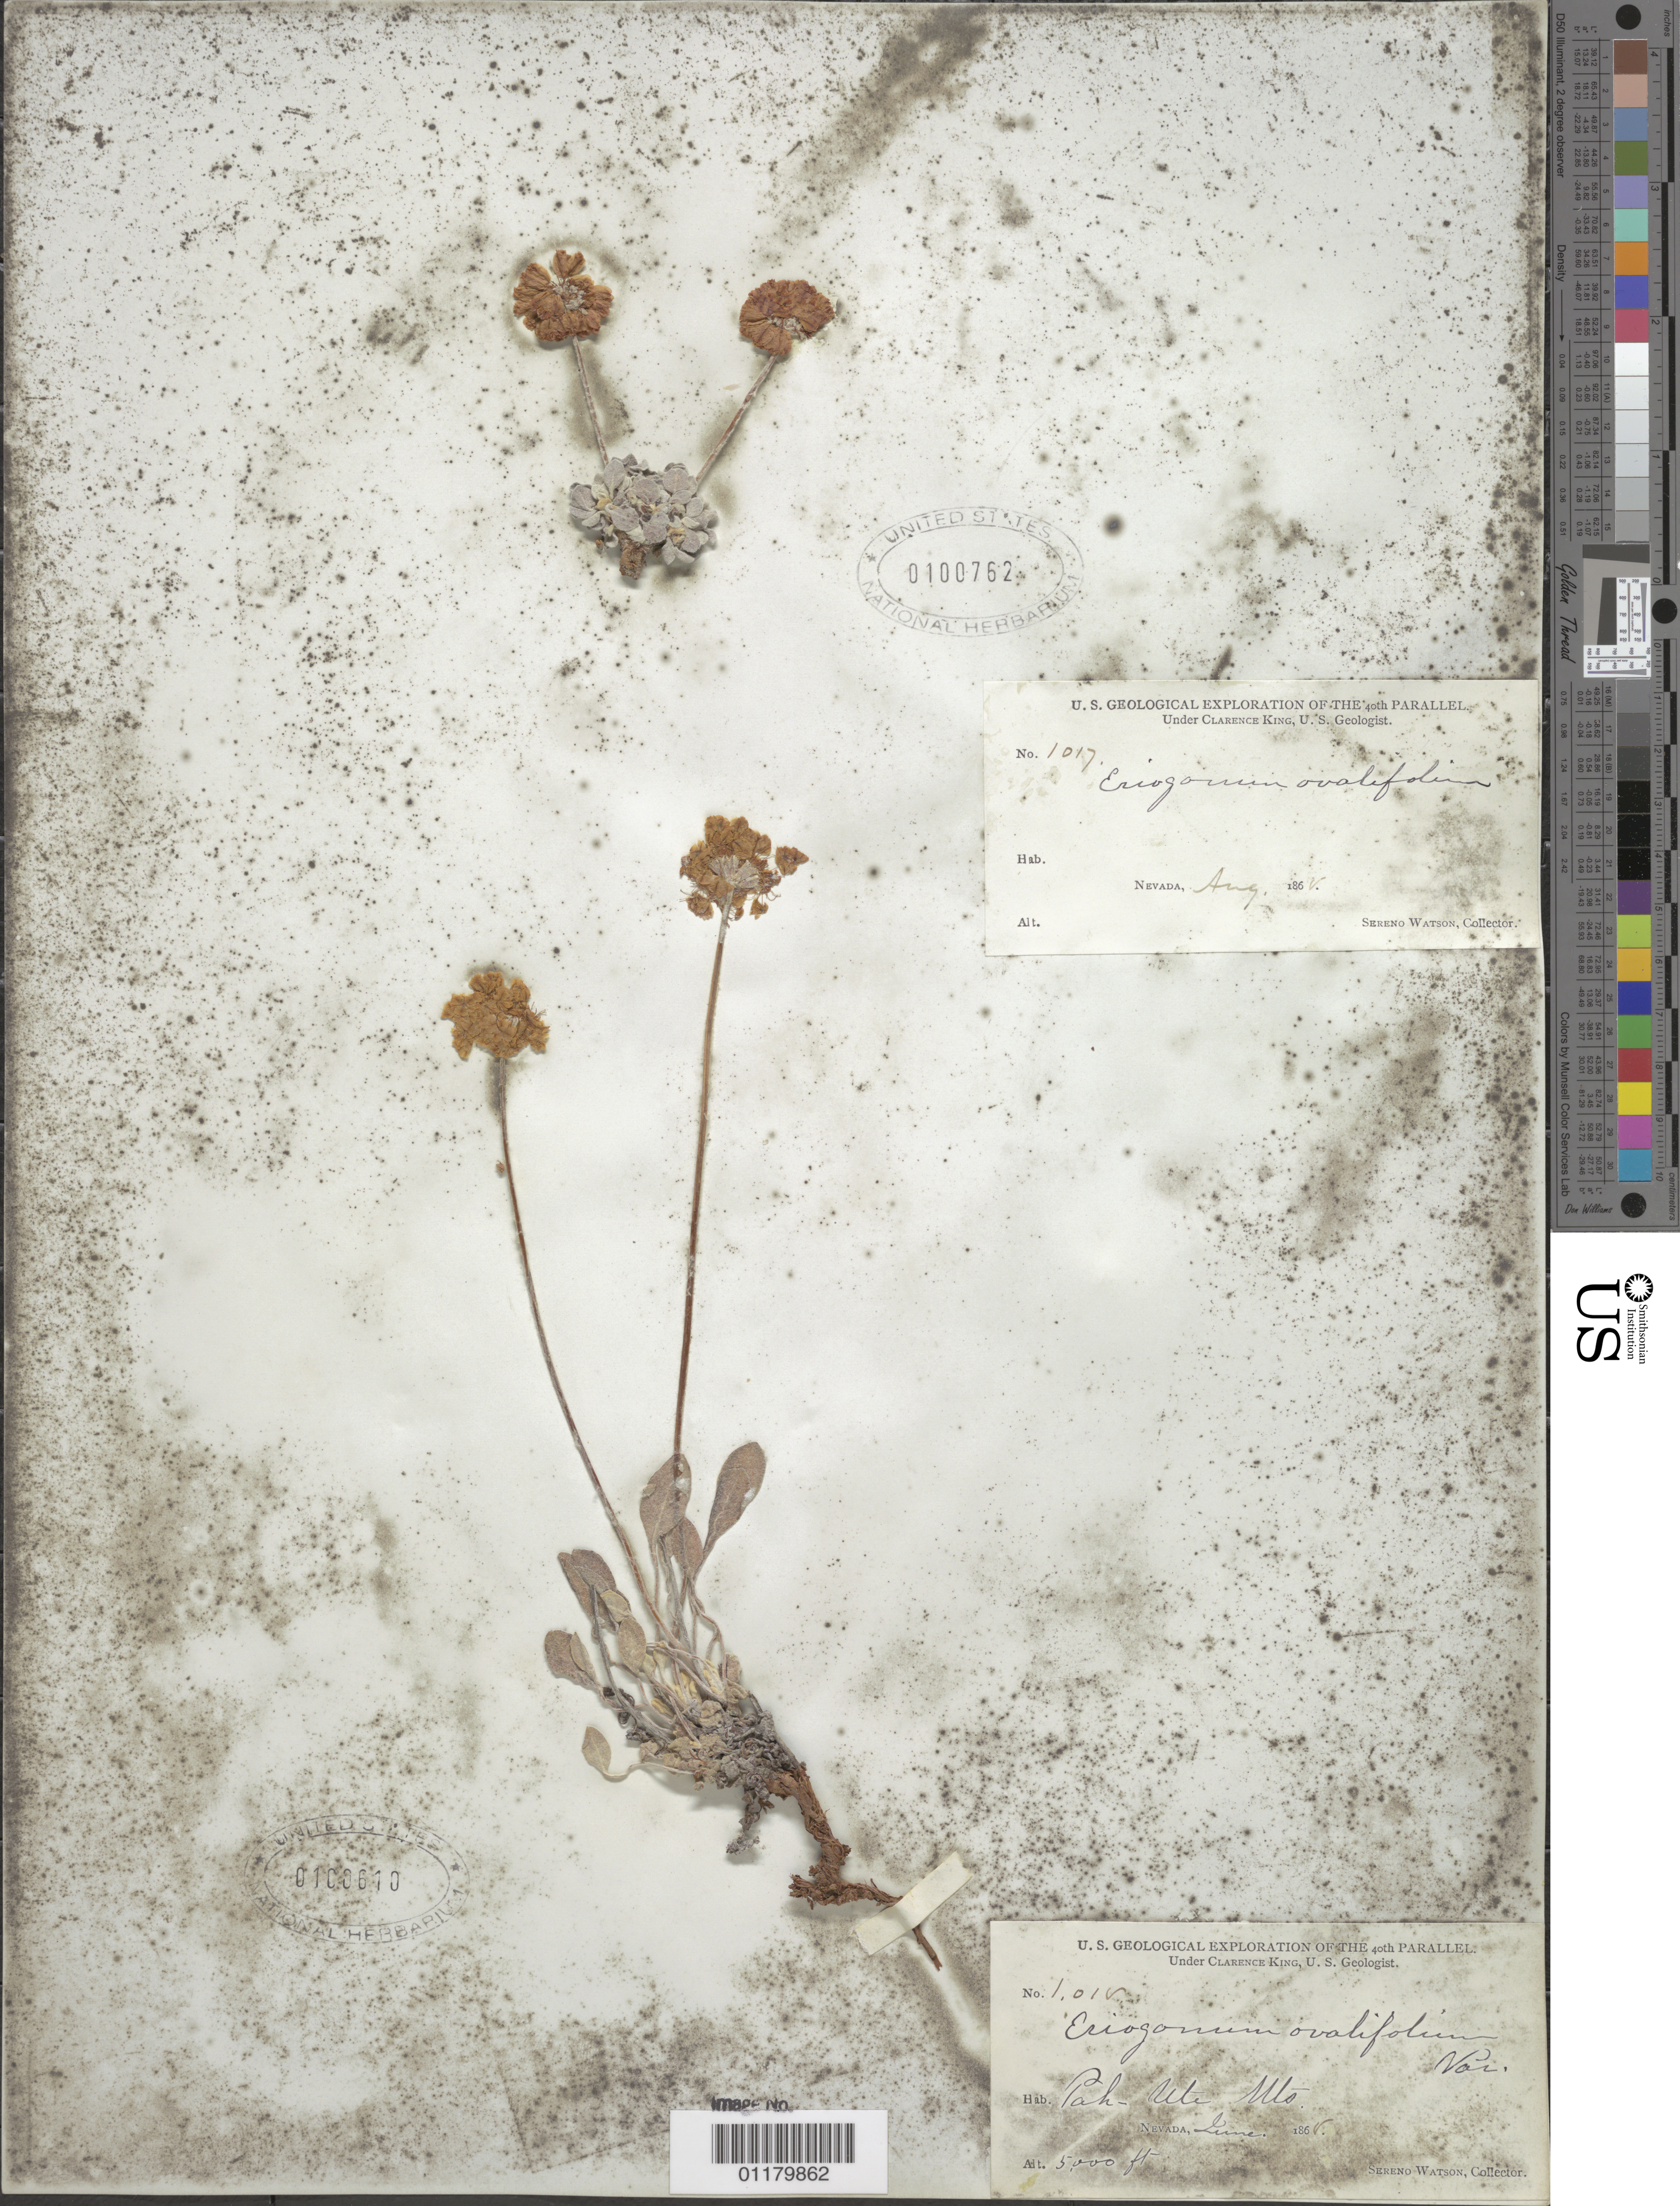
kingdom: Plantae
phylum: Tracheophyta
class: Magnoliopsida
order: Caryophyllales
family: Polygonaceae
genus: Eriogonum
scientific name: Eriogonum ovalifolium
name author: Nutt.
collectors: S. Watson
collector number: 1017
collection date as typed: Aug 1868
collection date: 1868-08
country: United States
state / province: Nevada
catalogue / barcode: US 100762-2